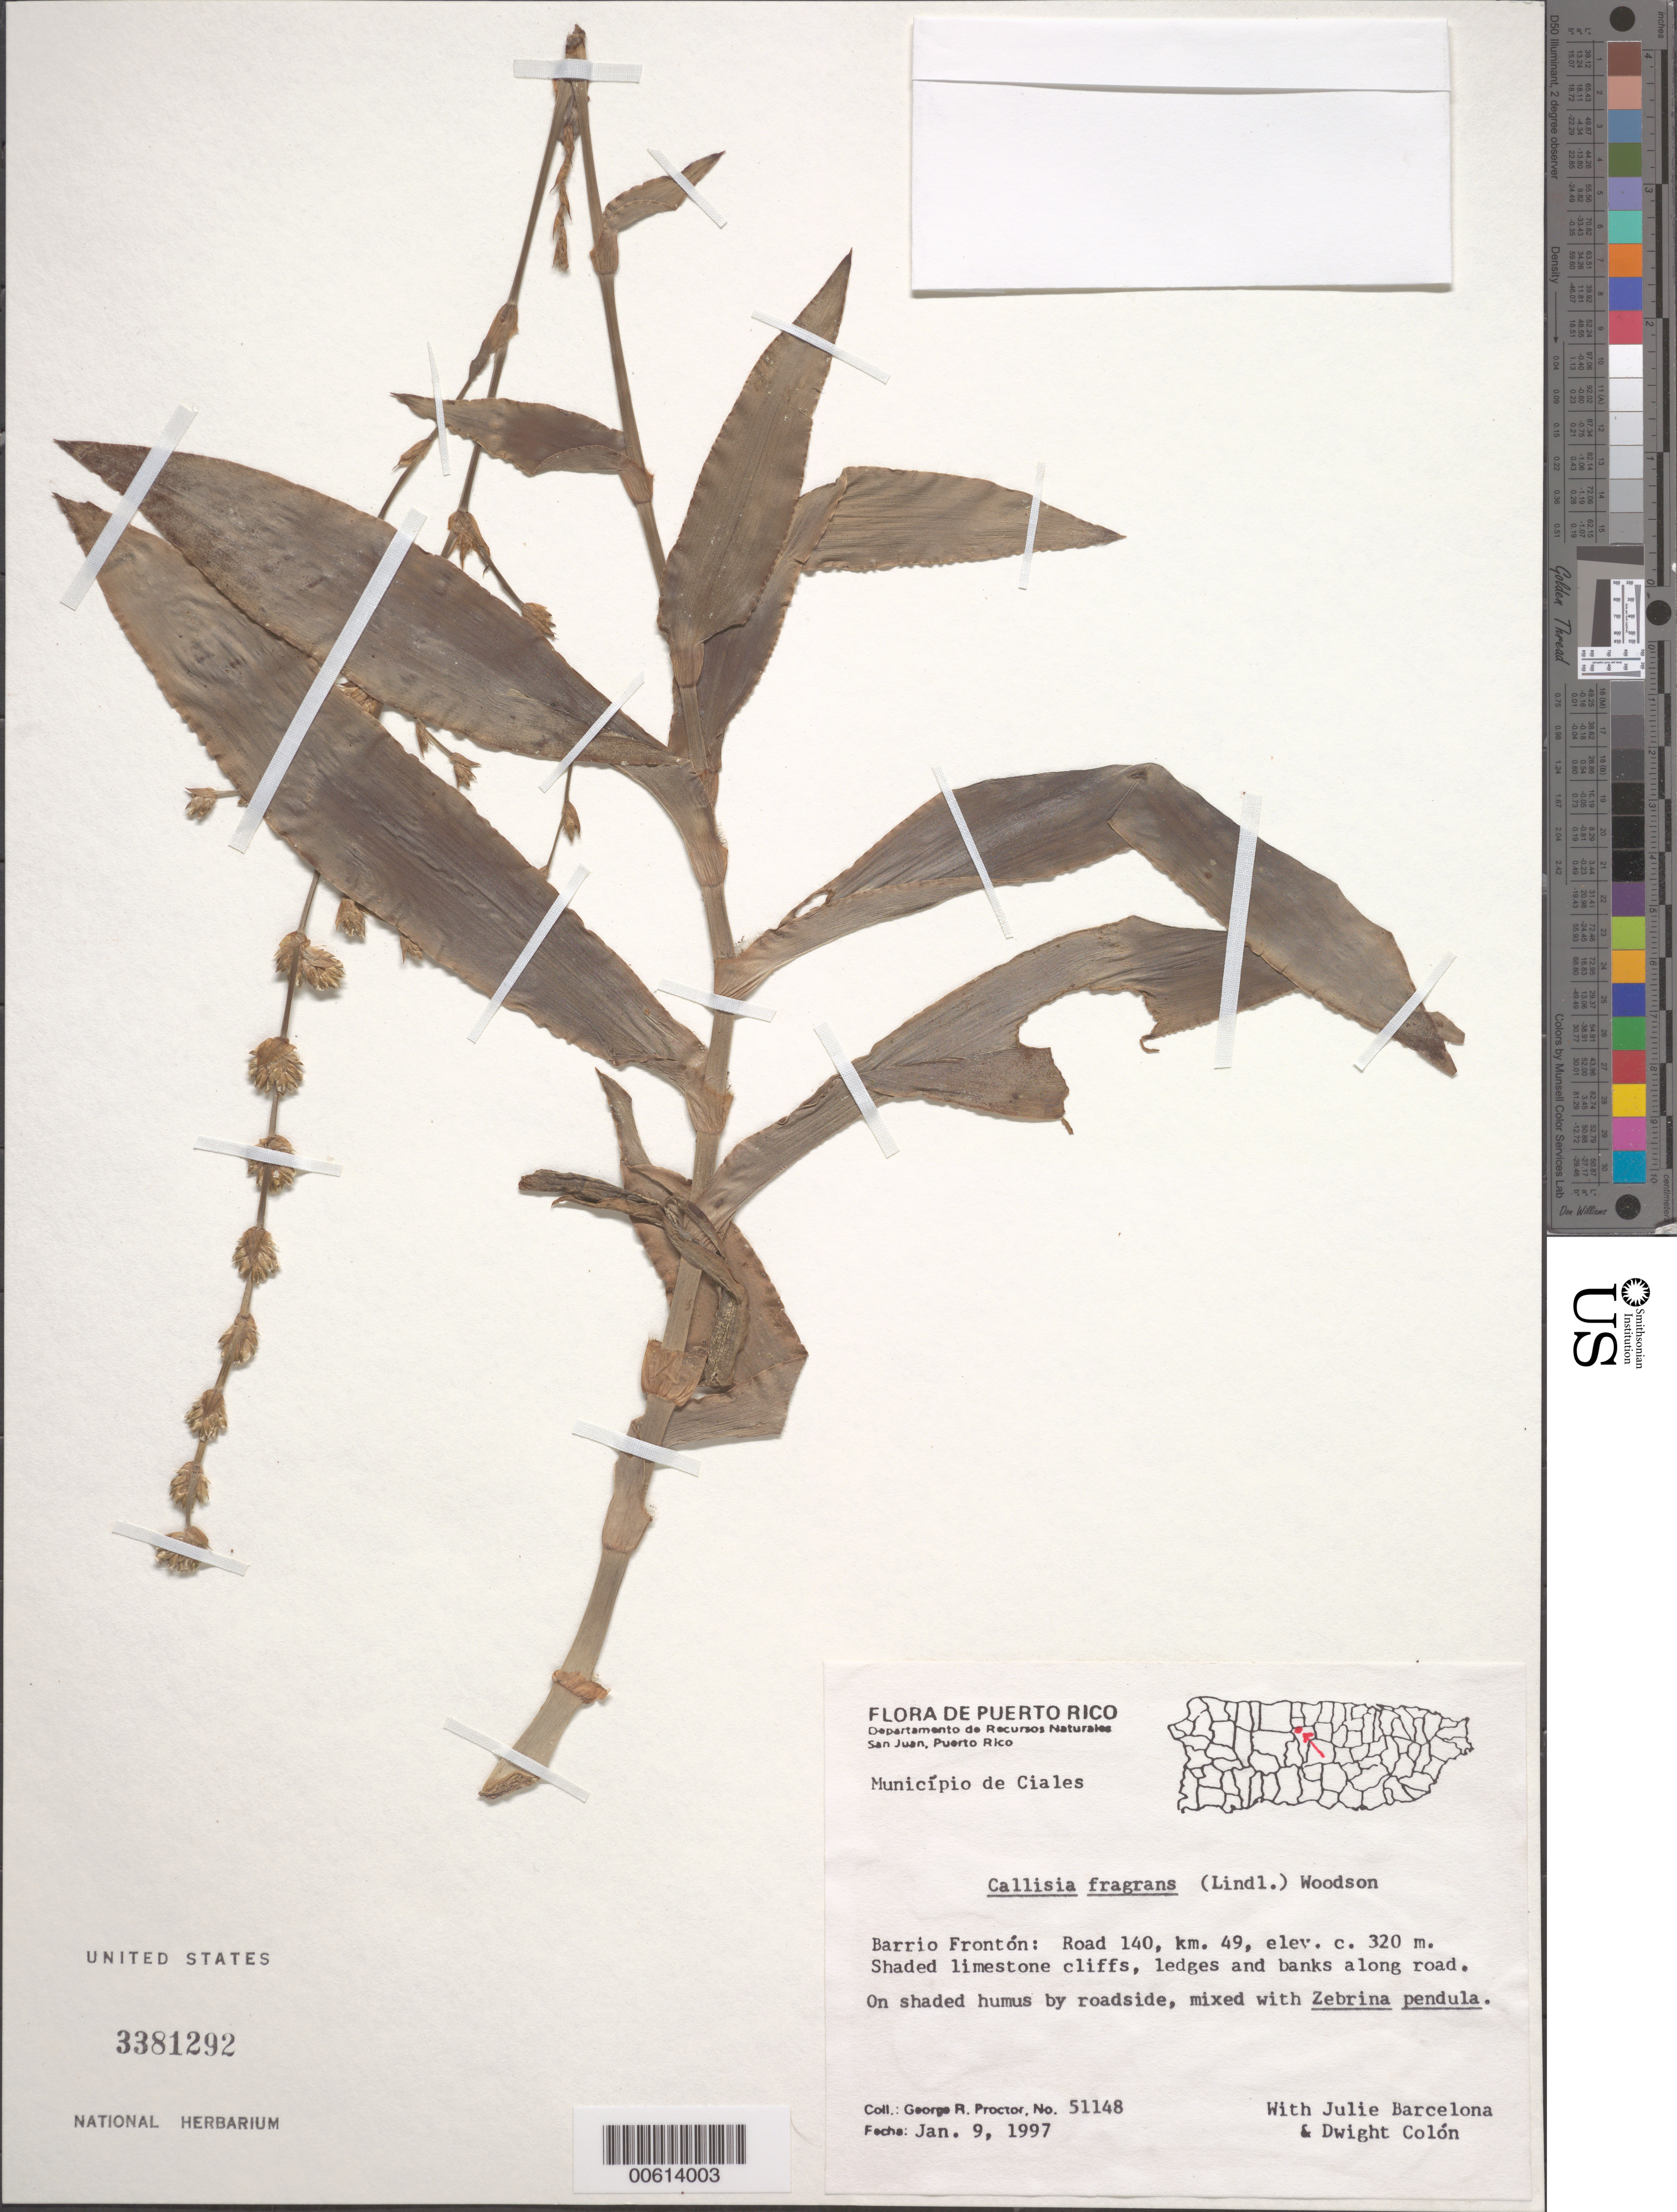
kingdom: Plantae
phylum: Tracheophyta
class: Liliopsida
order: Commelinales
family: Commelinaceae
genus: Callisia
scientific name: Callisia fragrans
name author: (Lindl.) Woodson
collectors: G. R. Proctor, J. Barcelona & D. Colon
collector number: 51148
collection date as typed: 09 Jan 1997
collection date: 1997-01-09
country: Puerto Rico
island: Greater Antilles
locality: Barrio fronton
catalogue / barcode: US 3381292